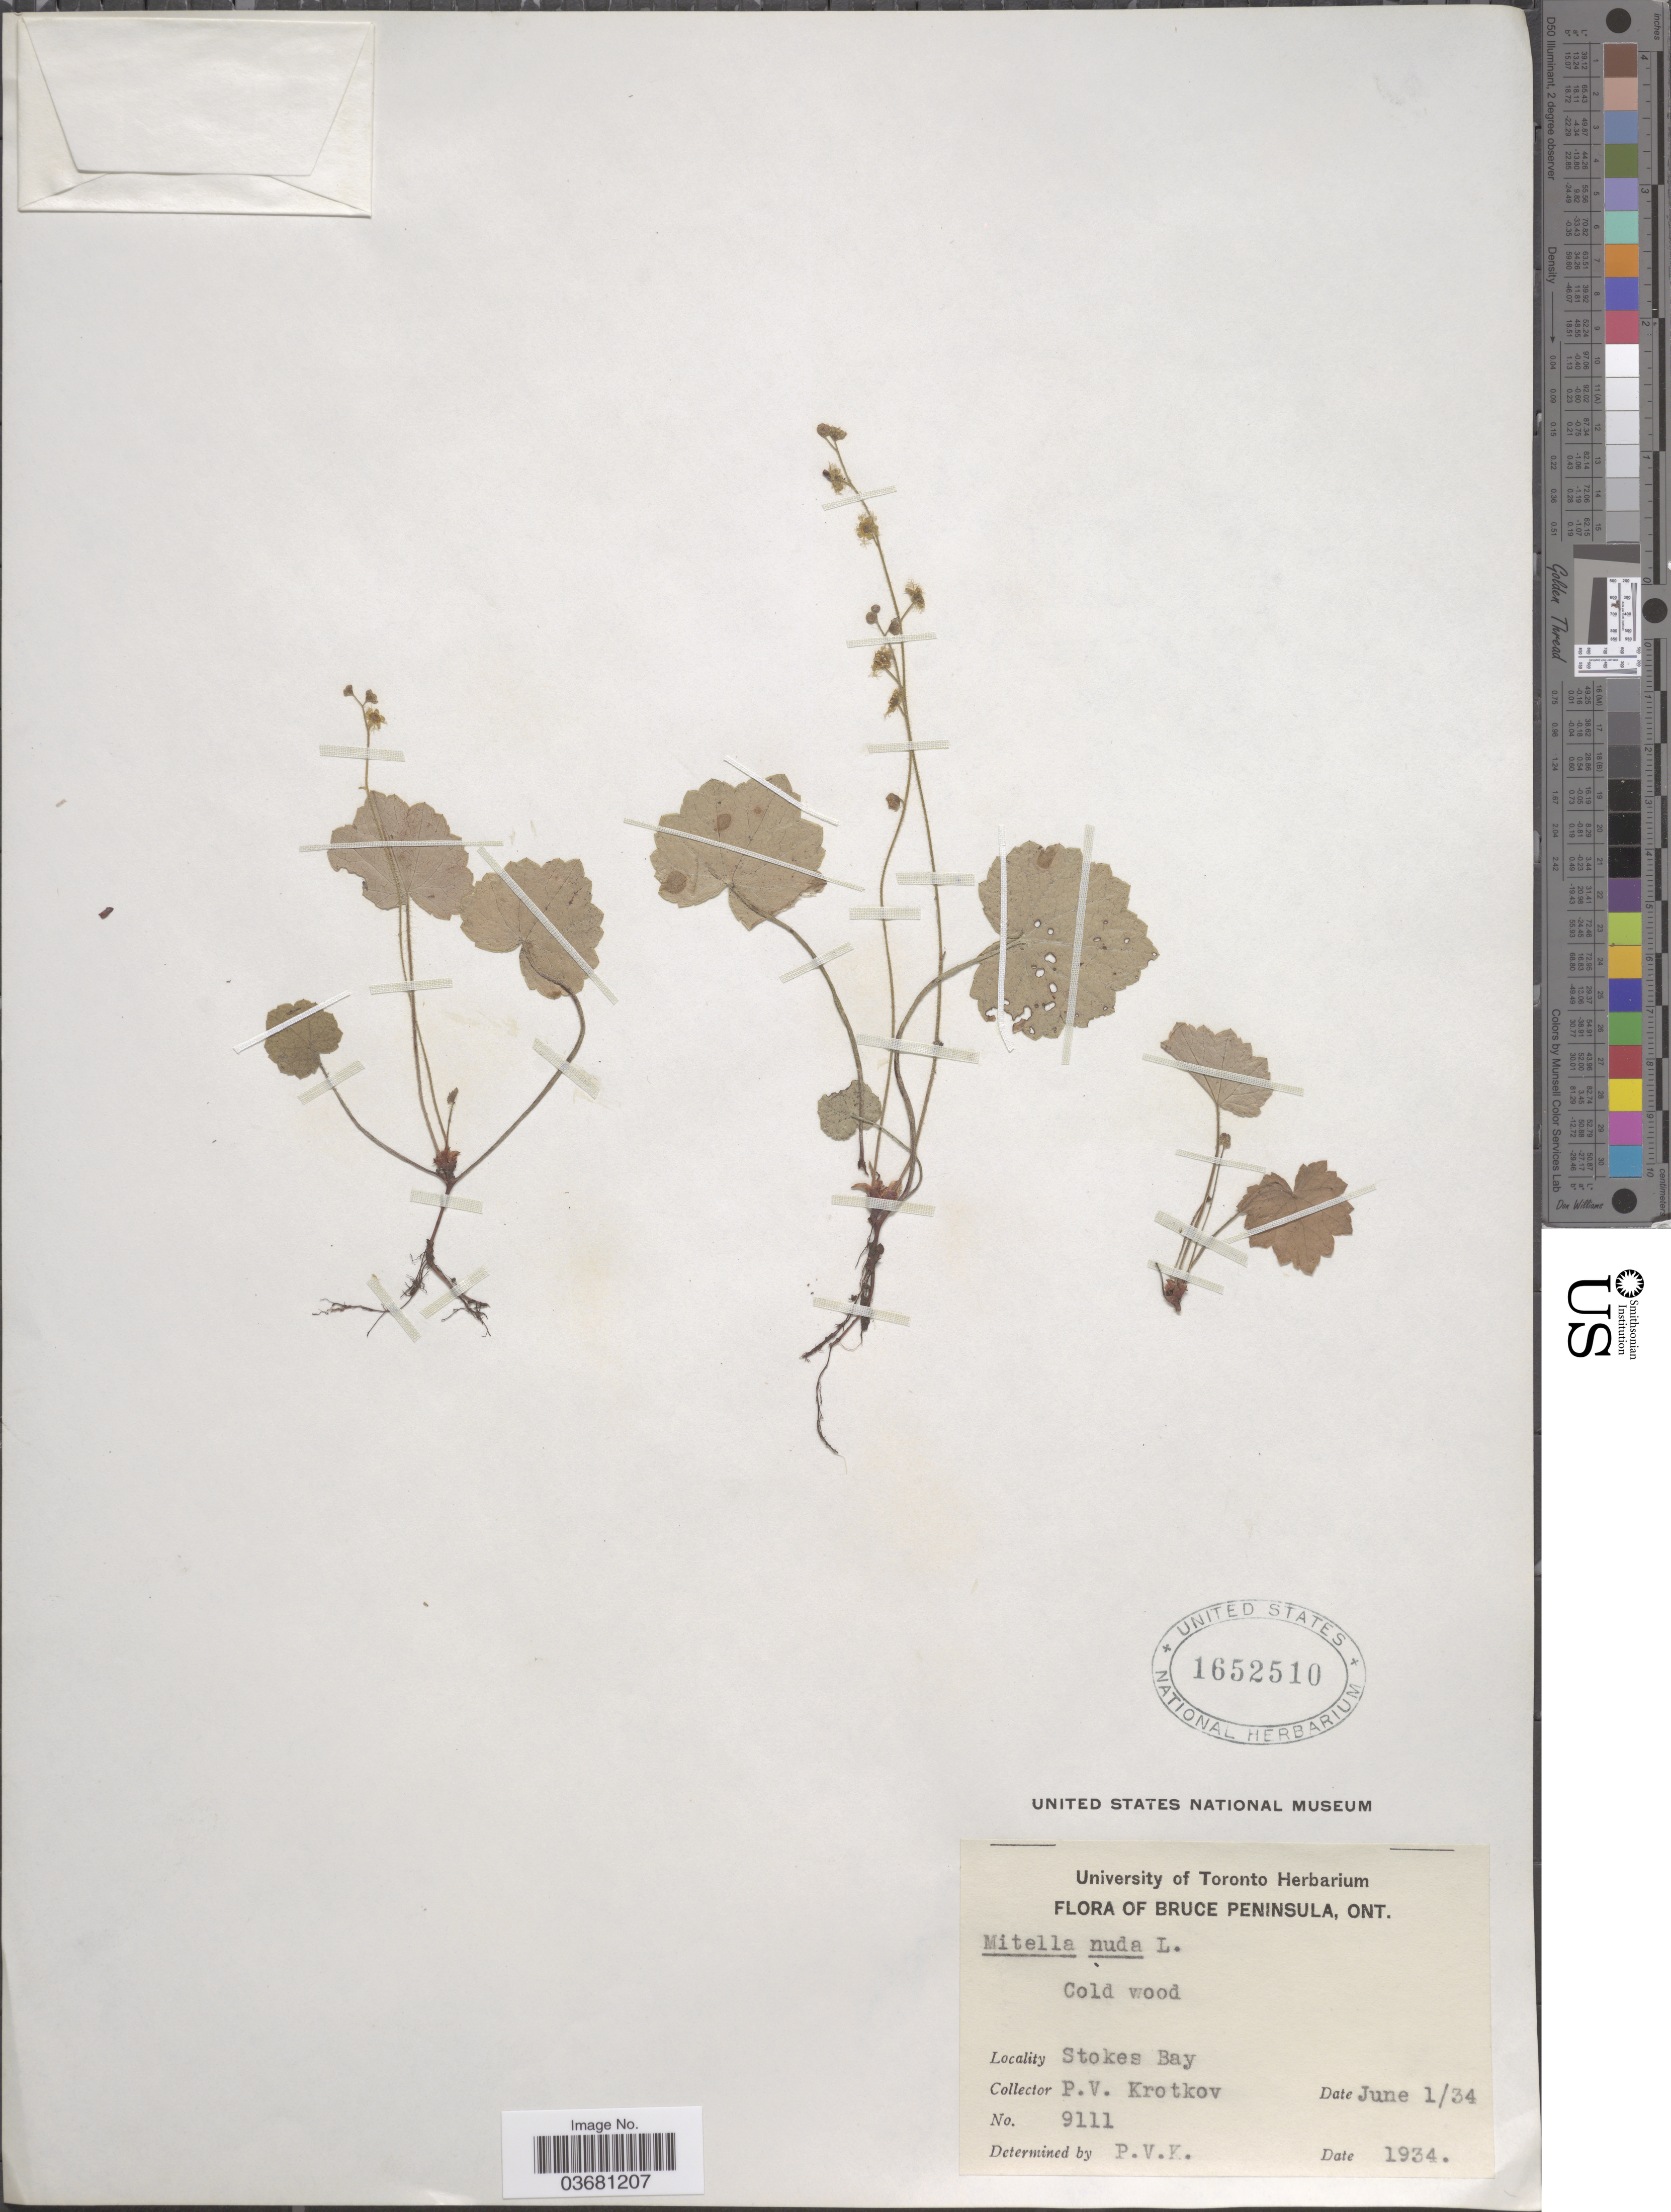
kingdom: Plantae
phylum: Tracheophyta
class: Magnoliopsida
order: Saxifragales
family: Saxifragaceae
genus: Mitella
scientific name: Mitella nuda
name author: L.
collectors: P. V. Krotkov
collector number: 9111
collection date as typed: Transcribed d/m/y: 1/6/34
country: Canada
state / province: Ontario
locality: Bruce Peninsula. Cold wood. Stokes Bay.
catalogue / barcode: US 1652510